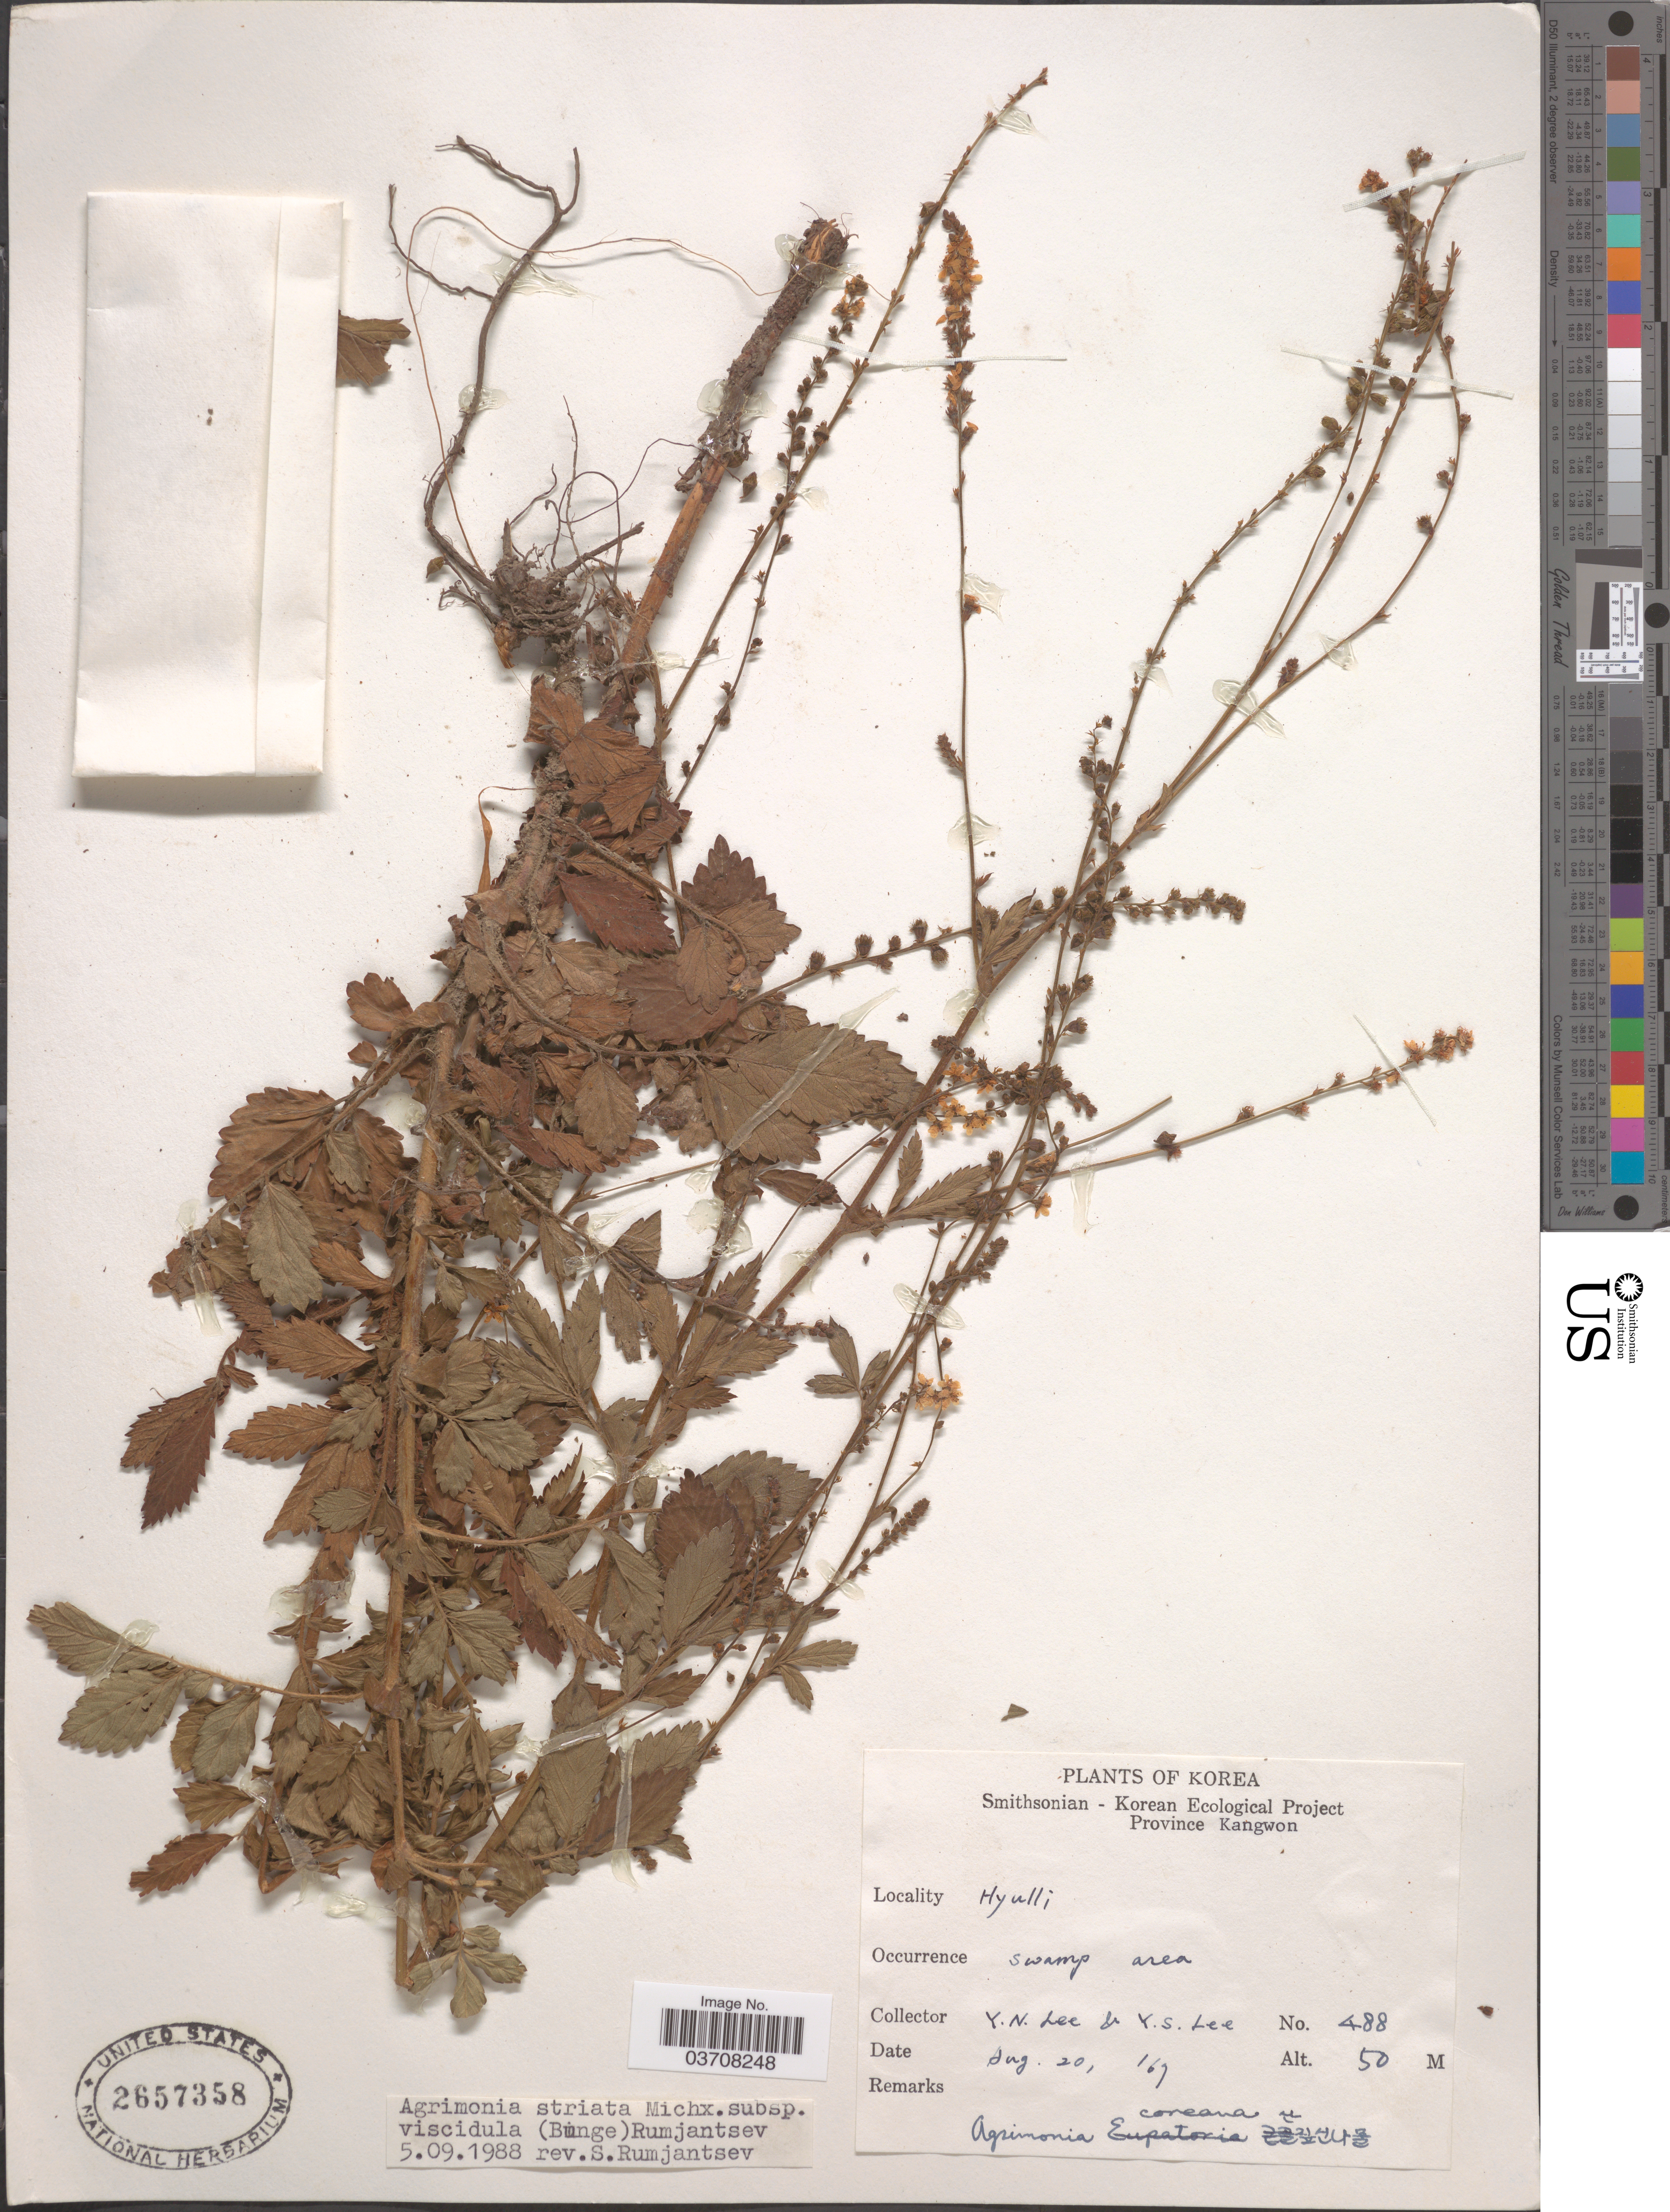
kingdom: Plantae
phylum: Tracheophyta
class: Magnoliopsida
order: Rosales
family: Rosaceae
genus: Agrimonia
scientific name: Agrimonia striata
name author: Michx.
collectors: Y. N. Lee & Y. S. Lee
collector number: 488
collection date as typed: Transcribed d/m/y: 20/8/69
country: North Korea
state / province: Kangwon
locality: Province Kangwon. Hyulli.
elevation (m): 50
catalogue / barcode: US 2657358